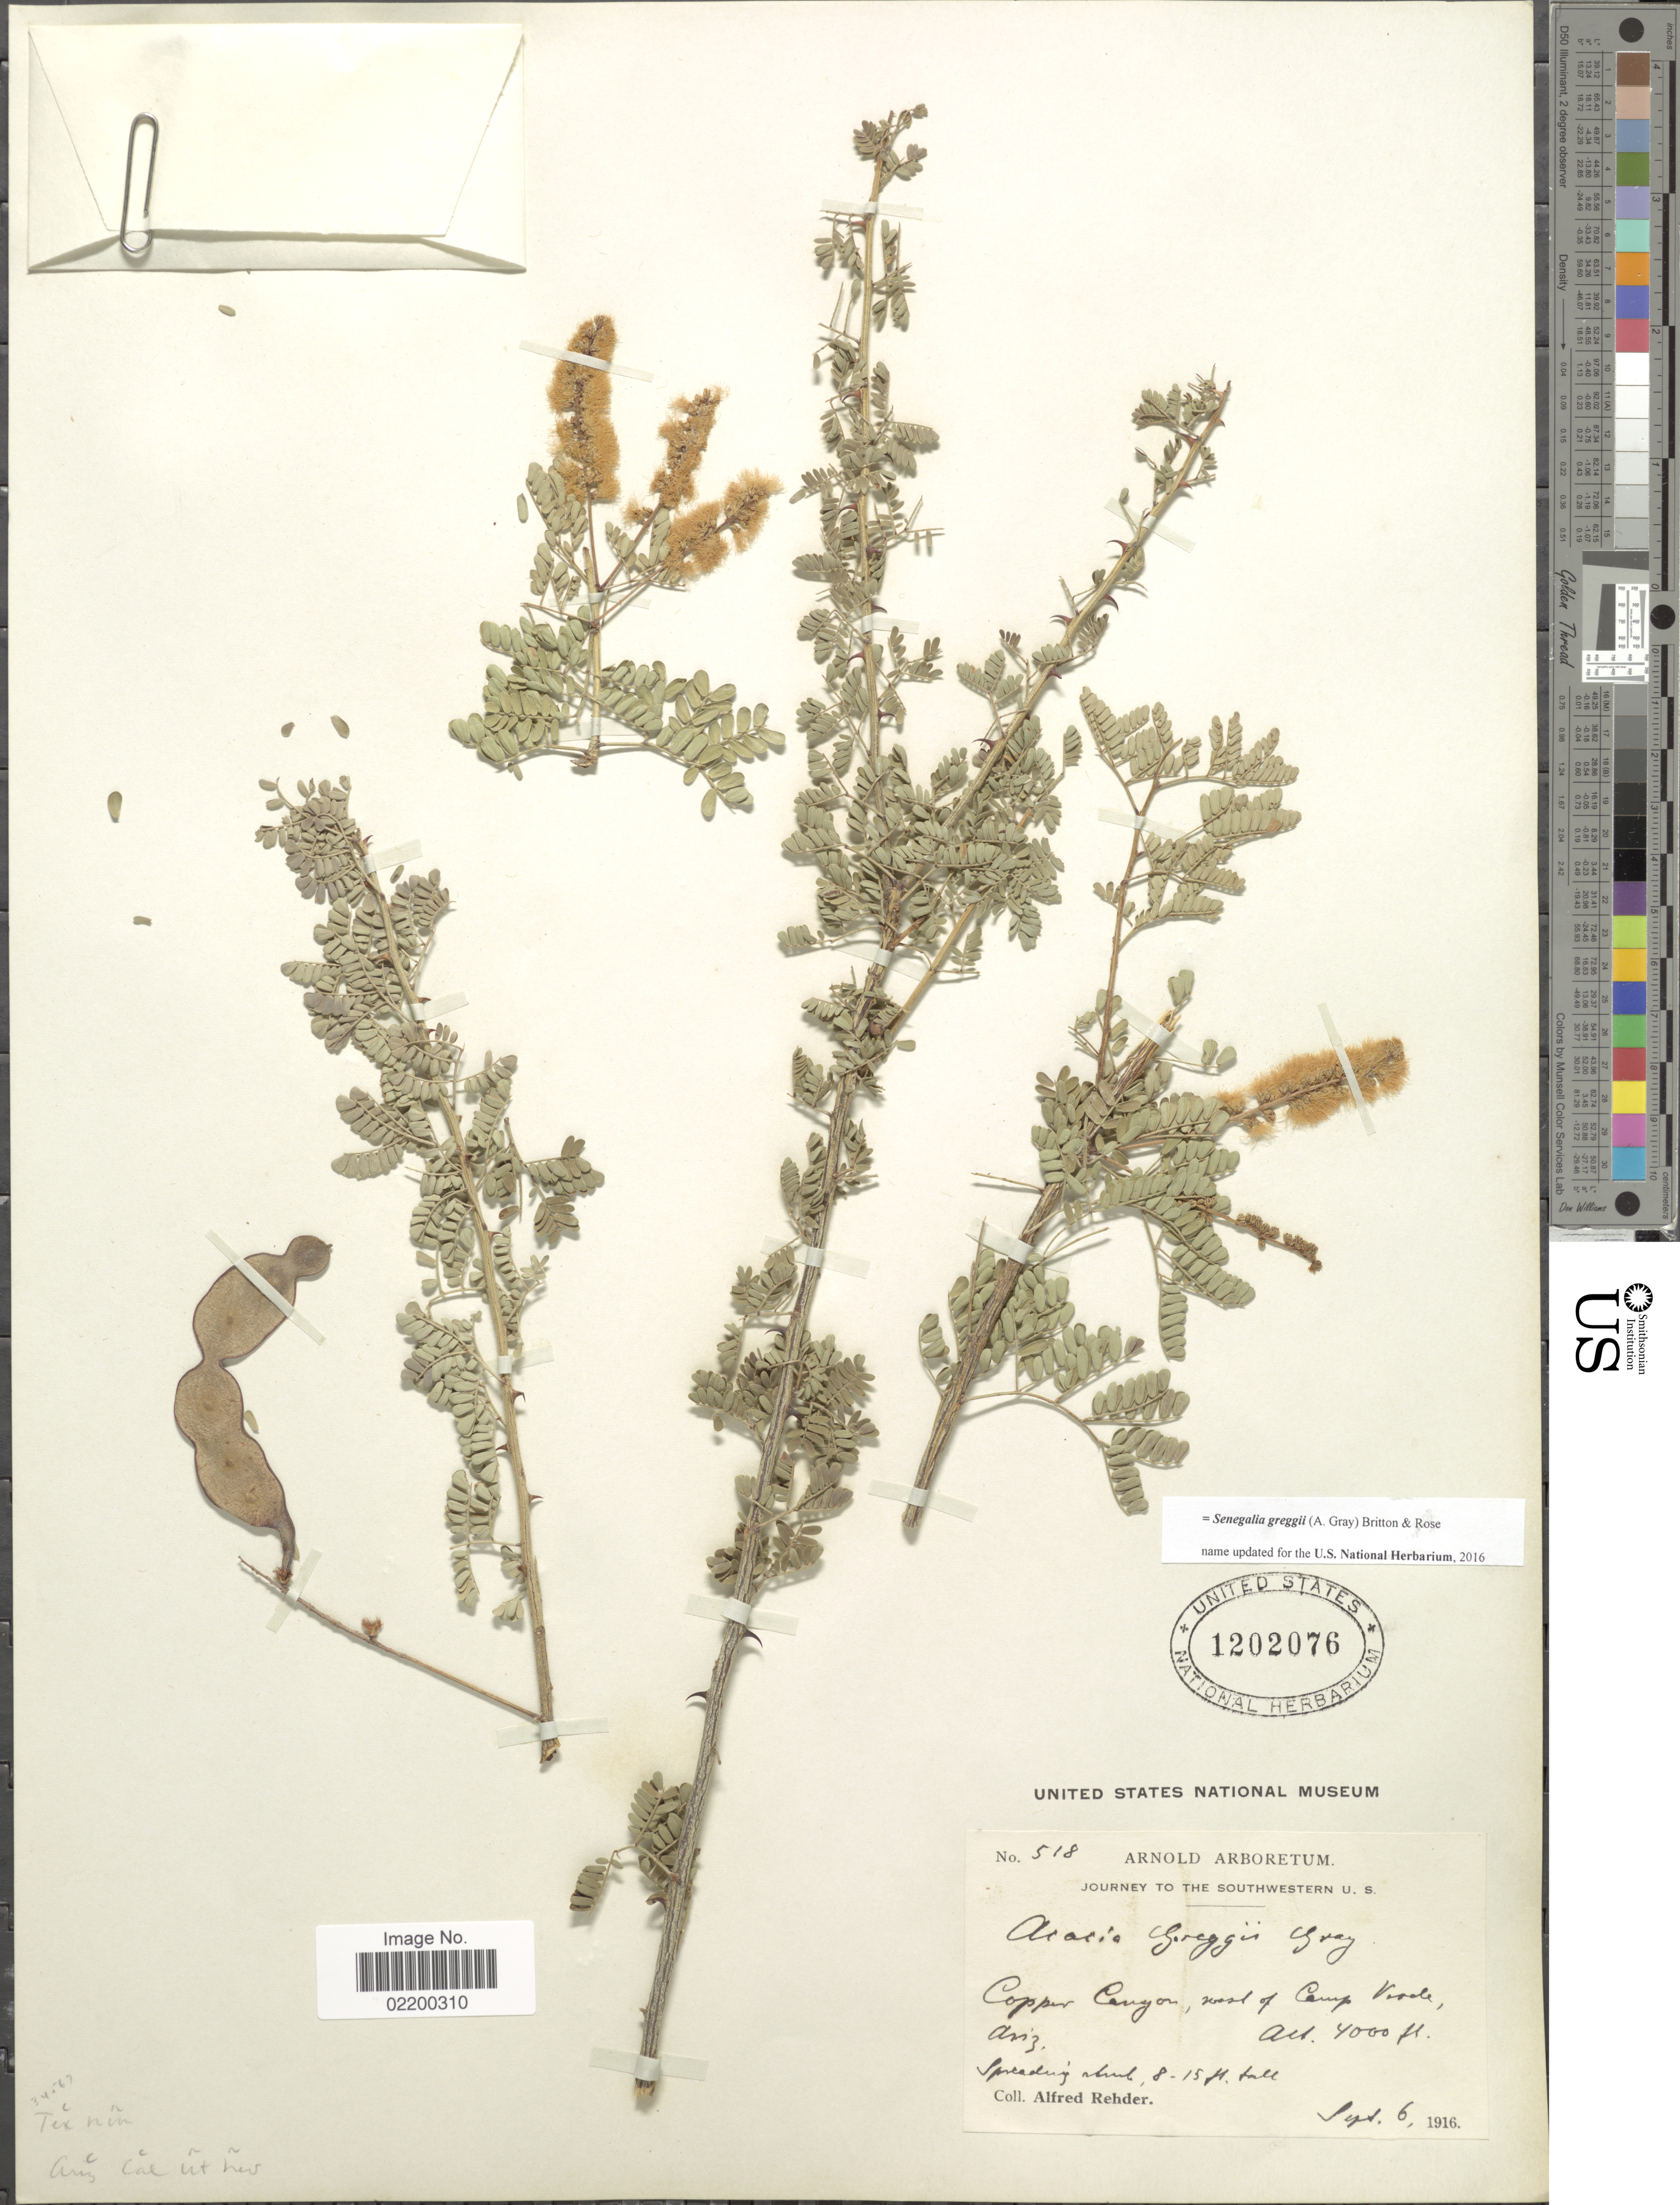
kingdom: Plantae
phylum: Tracheophyta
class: Magnoliopsida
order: Fabales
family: Fabaceae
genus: Senegalia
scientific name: Senegalia greggii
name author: (A. Gray) Britton & Rose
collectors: A. Rehder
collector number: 518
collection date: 1916-09-06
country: United States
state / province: Arizona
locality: To the Southwestern U.S., Copper Canyon, west of Camp Verde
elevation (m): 1219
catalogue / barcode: US 1202076